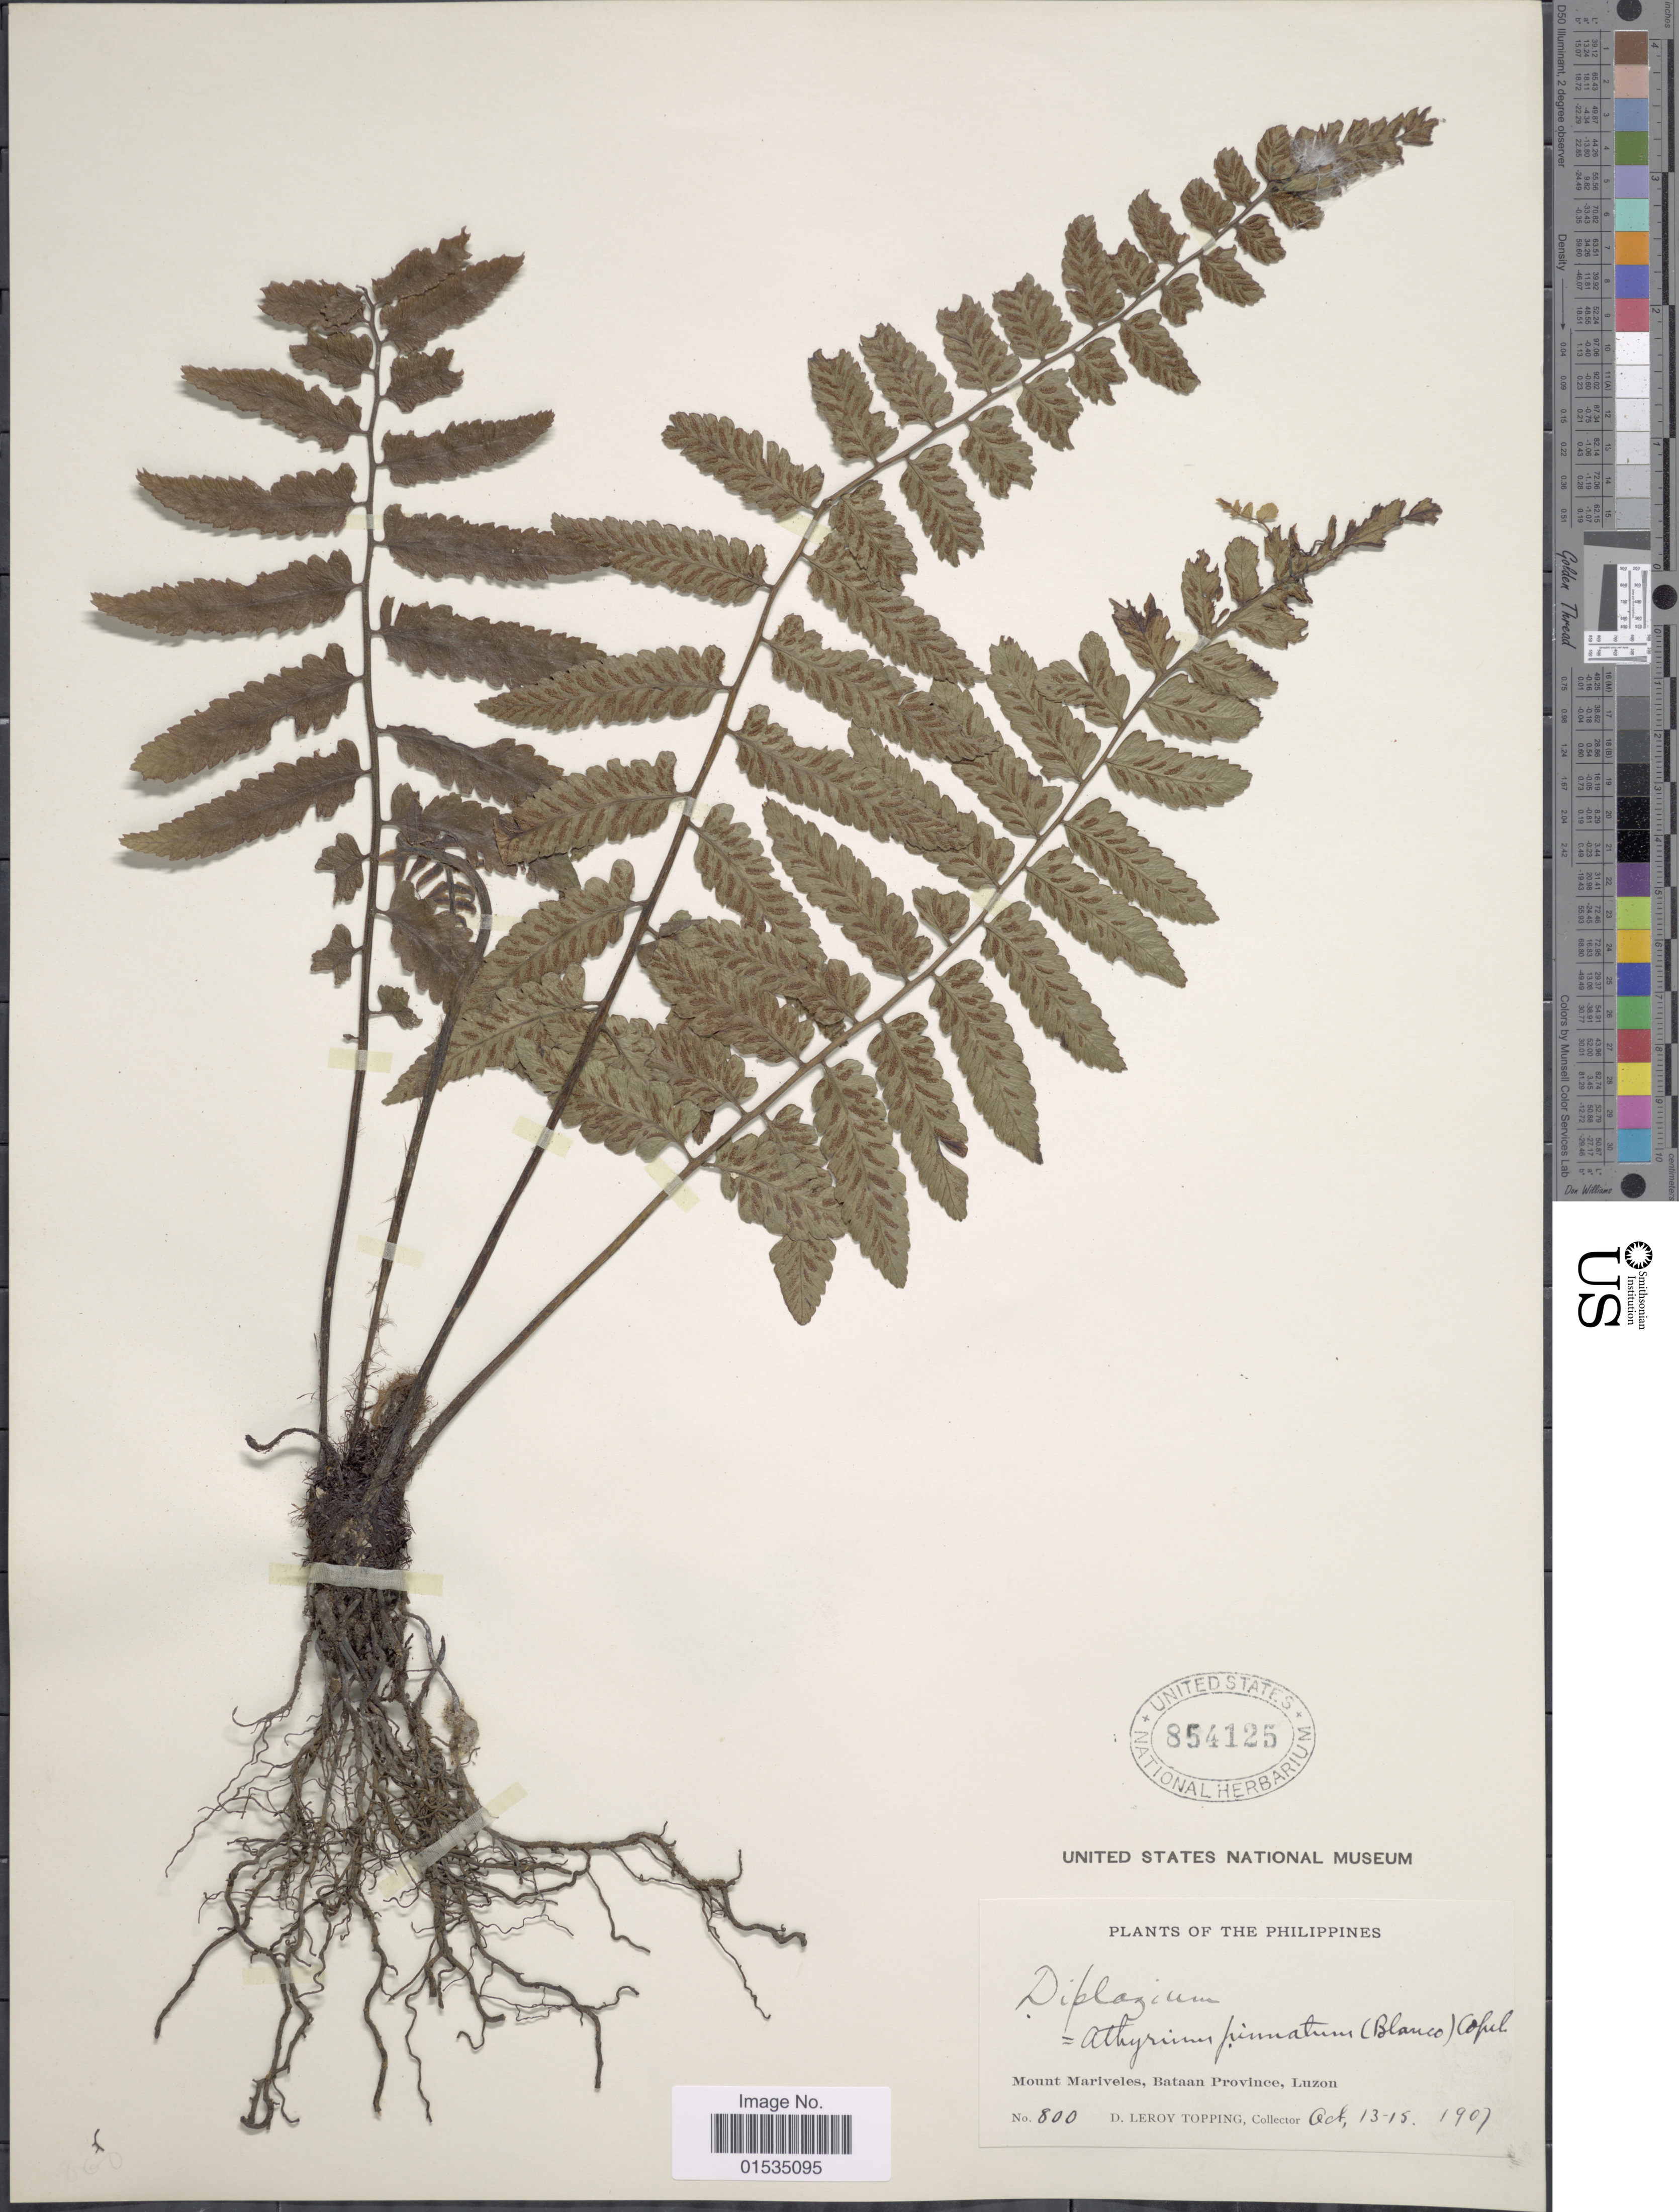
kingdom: Plantae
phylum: Tracheophyta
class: Polypodiopsida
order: Polypodiales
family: Athyriaceae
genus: Diplazium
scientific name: Diplazium petiolare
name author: C. Presl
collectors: D. L. Topping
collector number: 800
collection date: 1907-10-13/1907-10-15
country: Philippines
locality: Mount Mariveles, Bataan Province, Luzon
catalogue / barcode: US 854125